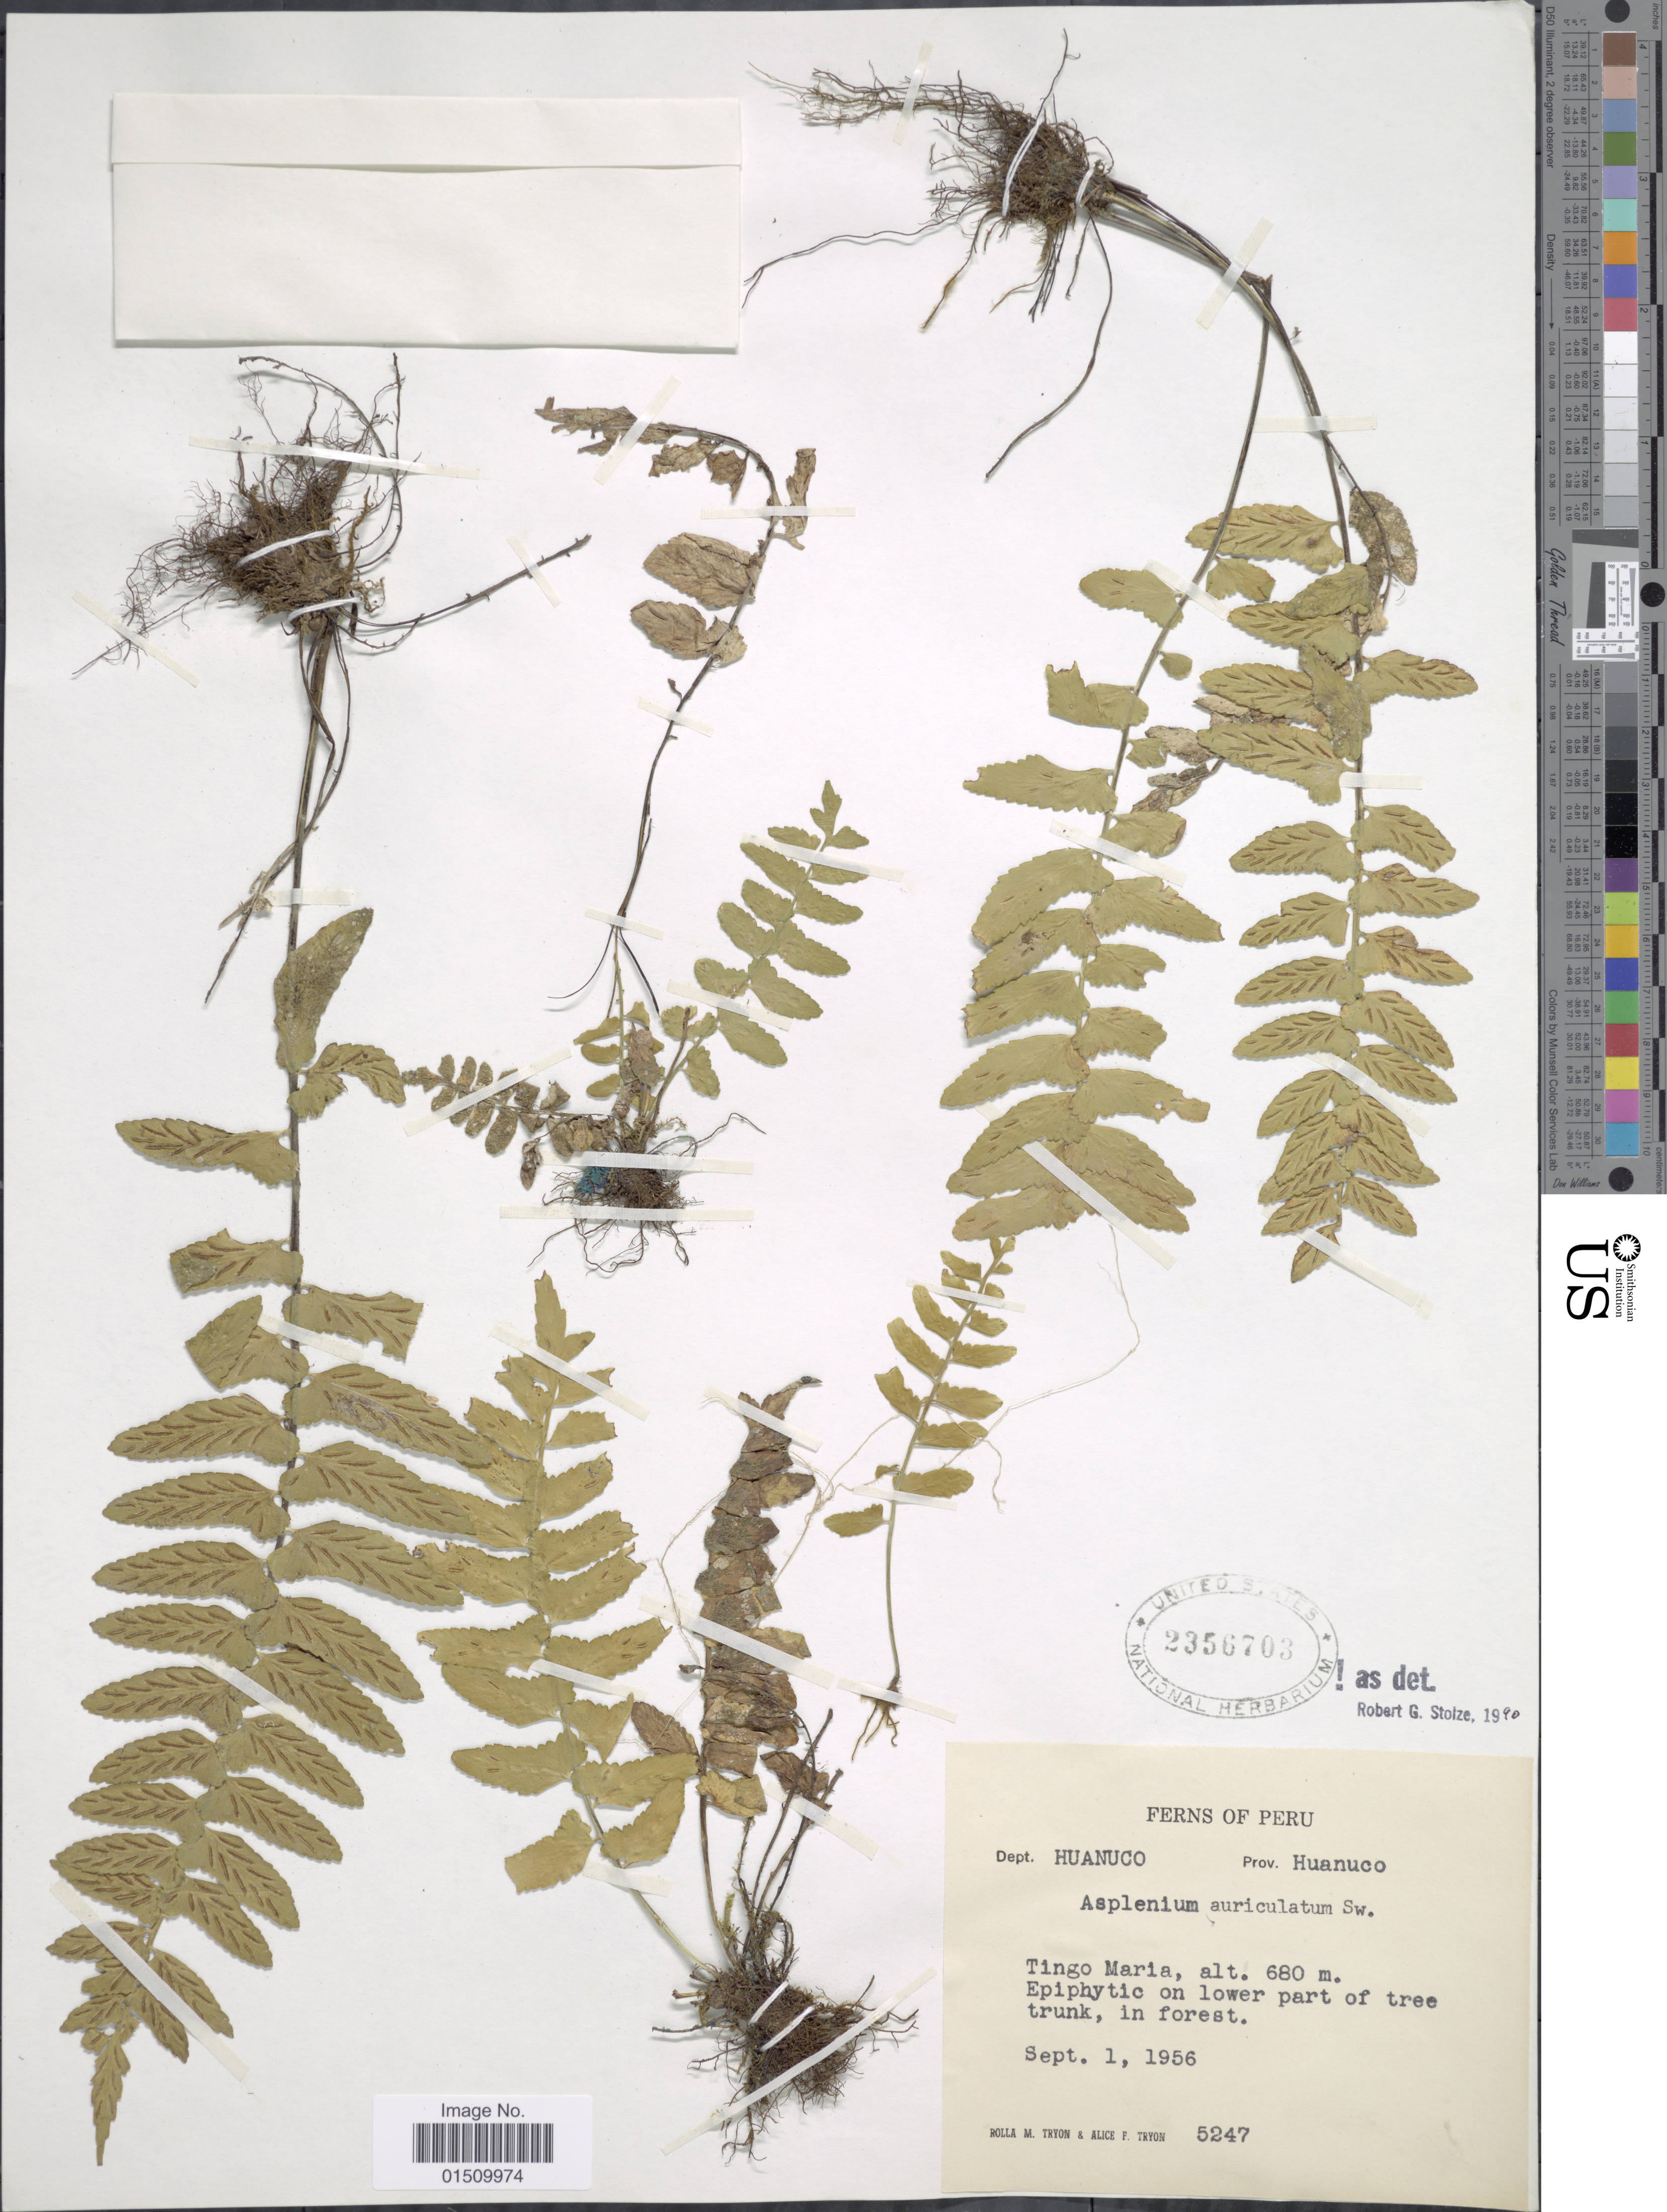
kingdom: Plantae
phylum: Tracheophyta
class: Polypodiopsida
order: Polypodiales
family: Aspleniaceae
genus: Asplenium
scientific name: Asplenium auriculatum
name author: Sw.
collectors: R. M. Tryon & A. F. Tryon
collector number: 5247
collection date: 1956-09-01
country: Peru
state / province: Huánuco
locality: Peru, Dept. Huanuco, Prov. Huanuco, Tingo Maria.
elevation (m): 680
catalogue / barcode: US 2356703